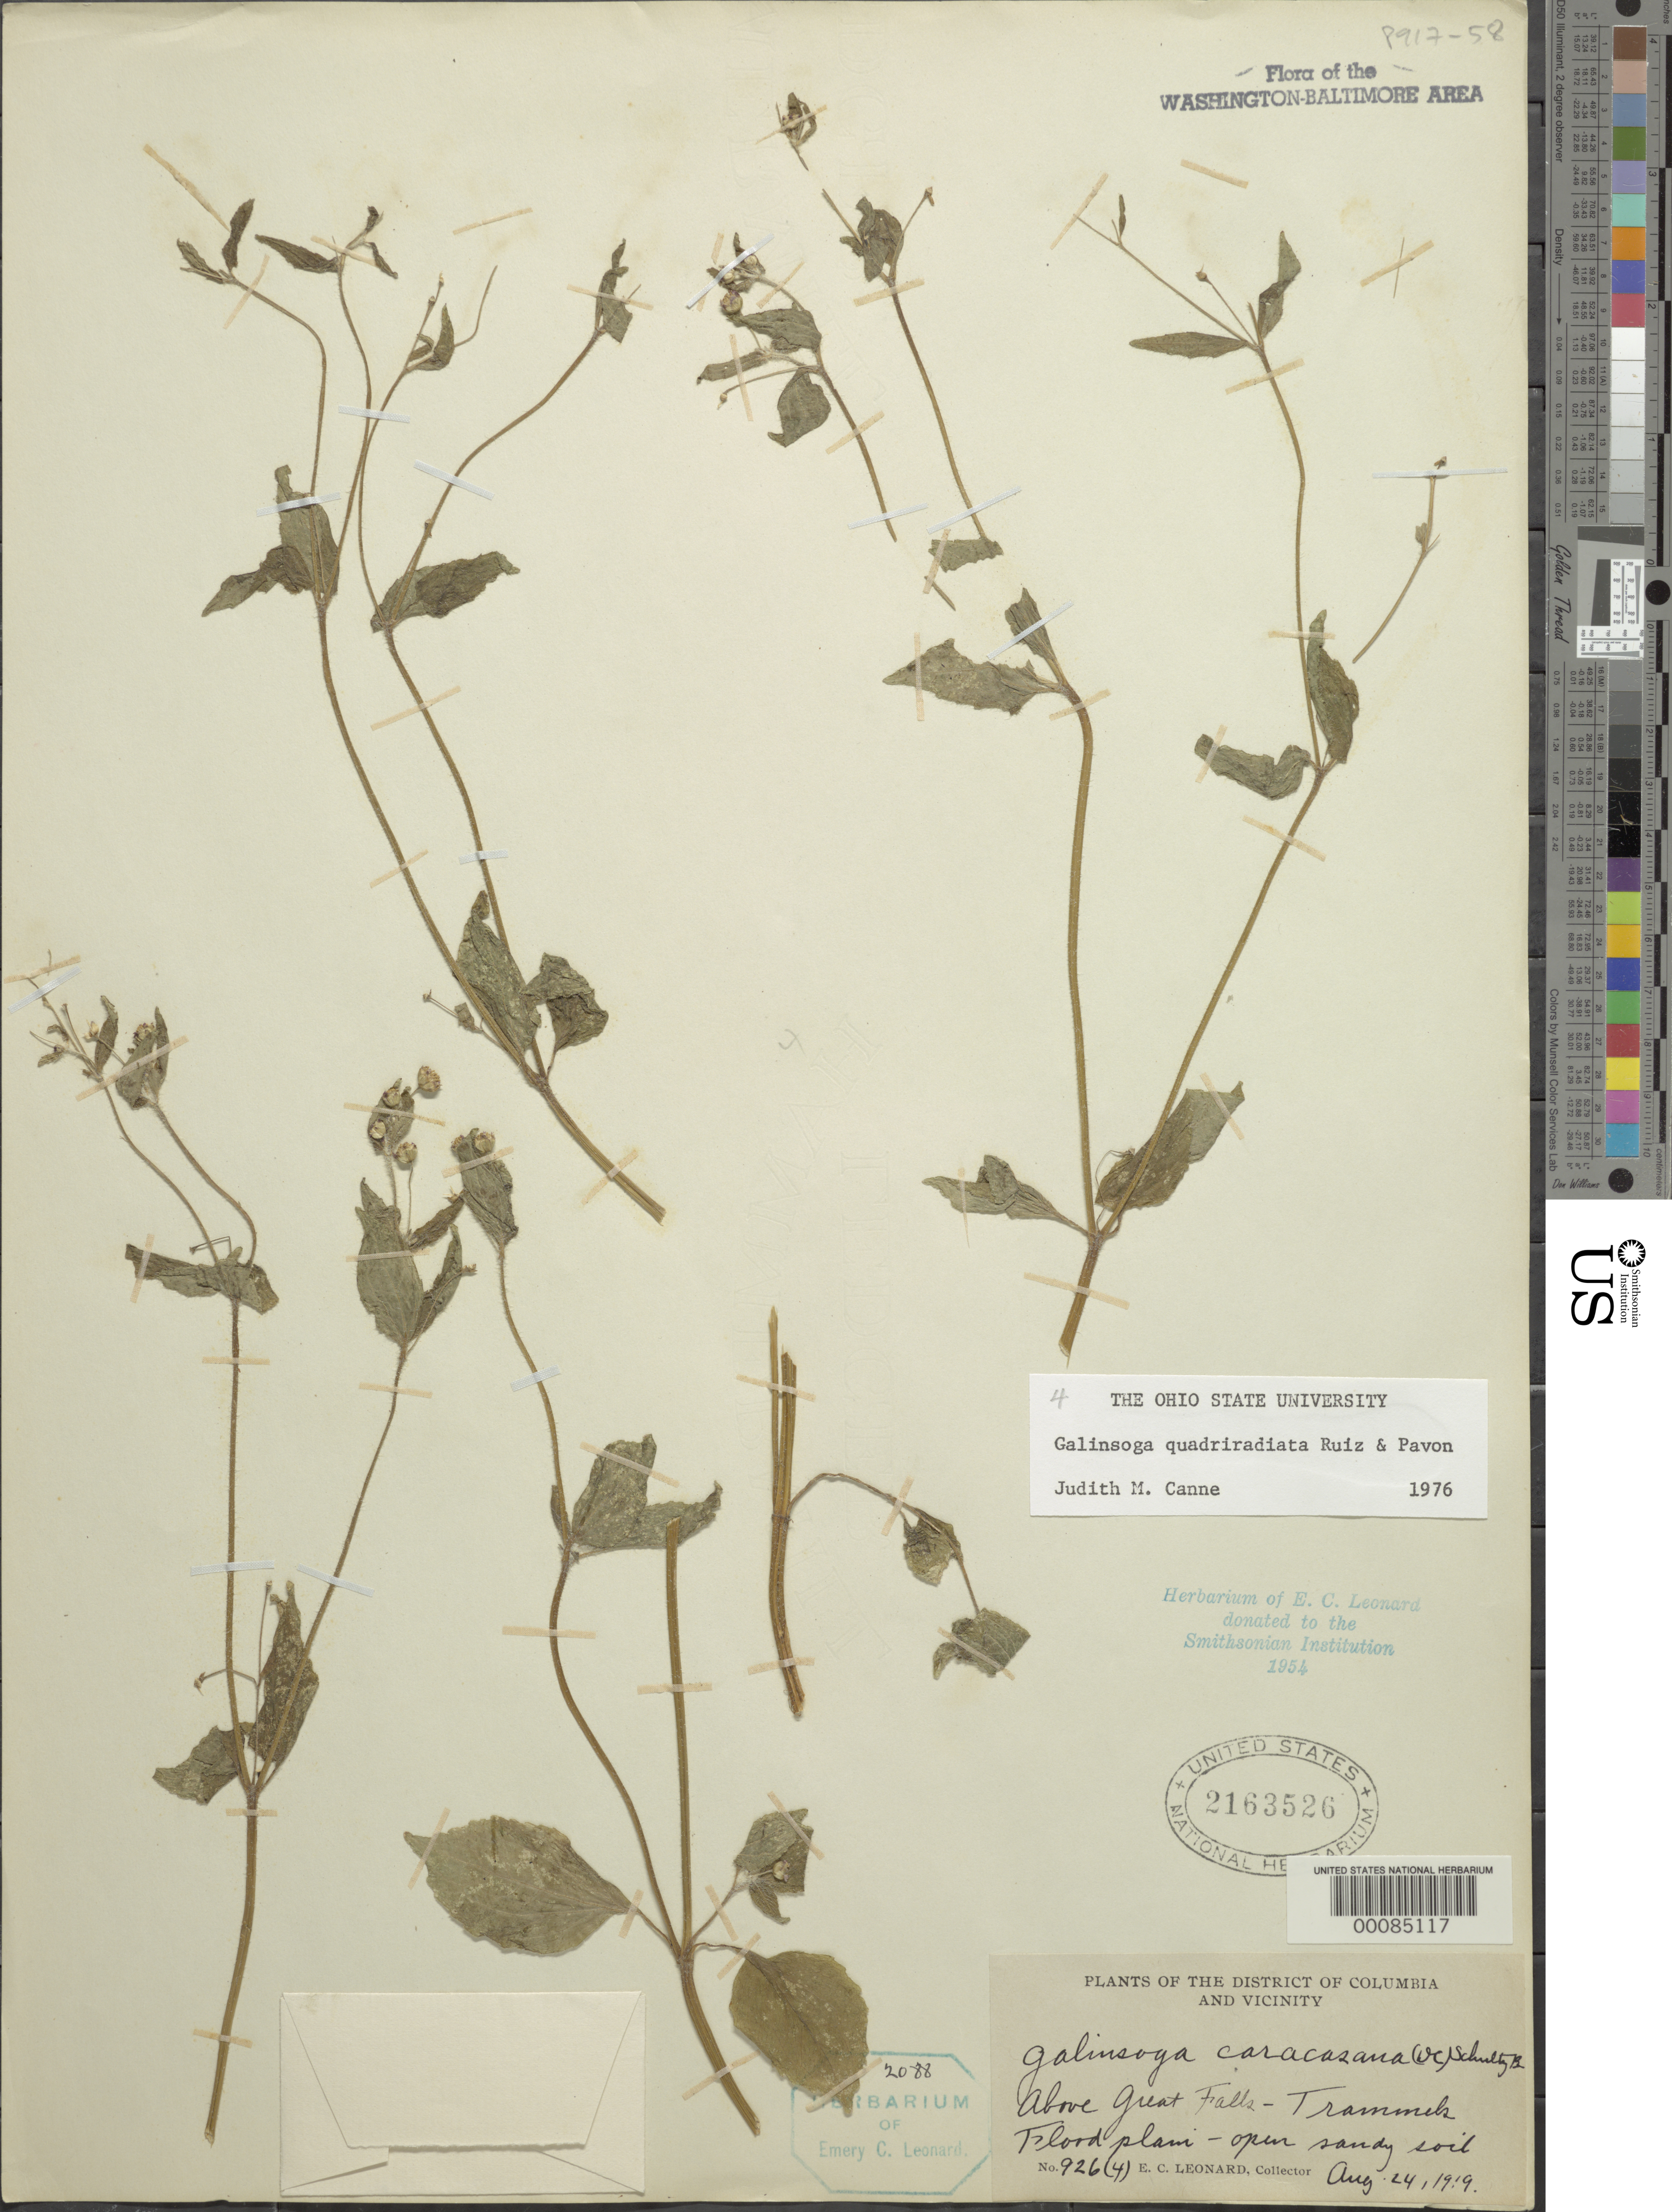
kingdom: Plantae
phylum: Tracheophyta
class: Magnoliopsida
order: Asterales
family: Asteraceae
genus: Galinsoga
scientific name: Galinsoga quadriradiata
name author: Ruiz & Pav.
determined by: Canne-Hilliker, J. M.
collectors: E. C. Leonard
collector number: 926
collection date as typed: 24 Aug 1919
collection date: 1919-08-24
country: United States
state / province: Virginia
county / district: Fairfax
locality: Above Great Falls trammels C. & O. Canal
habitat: Flood plain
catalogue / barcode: US 2163526